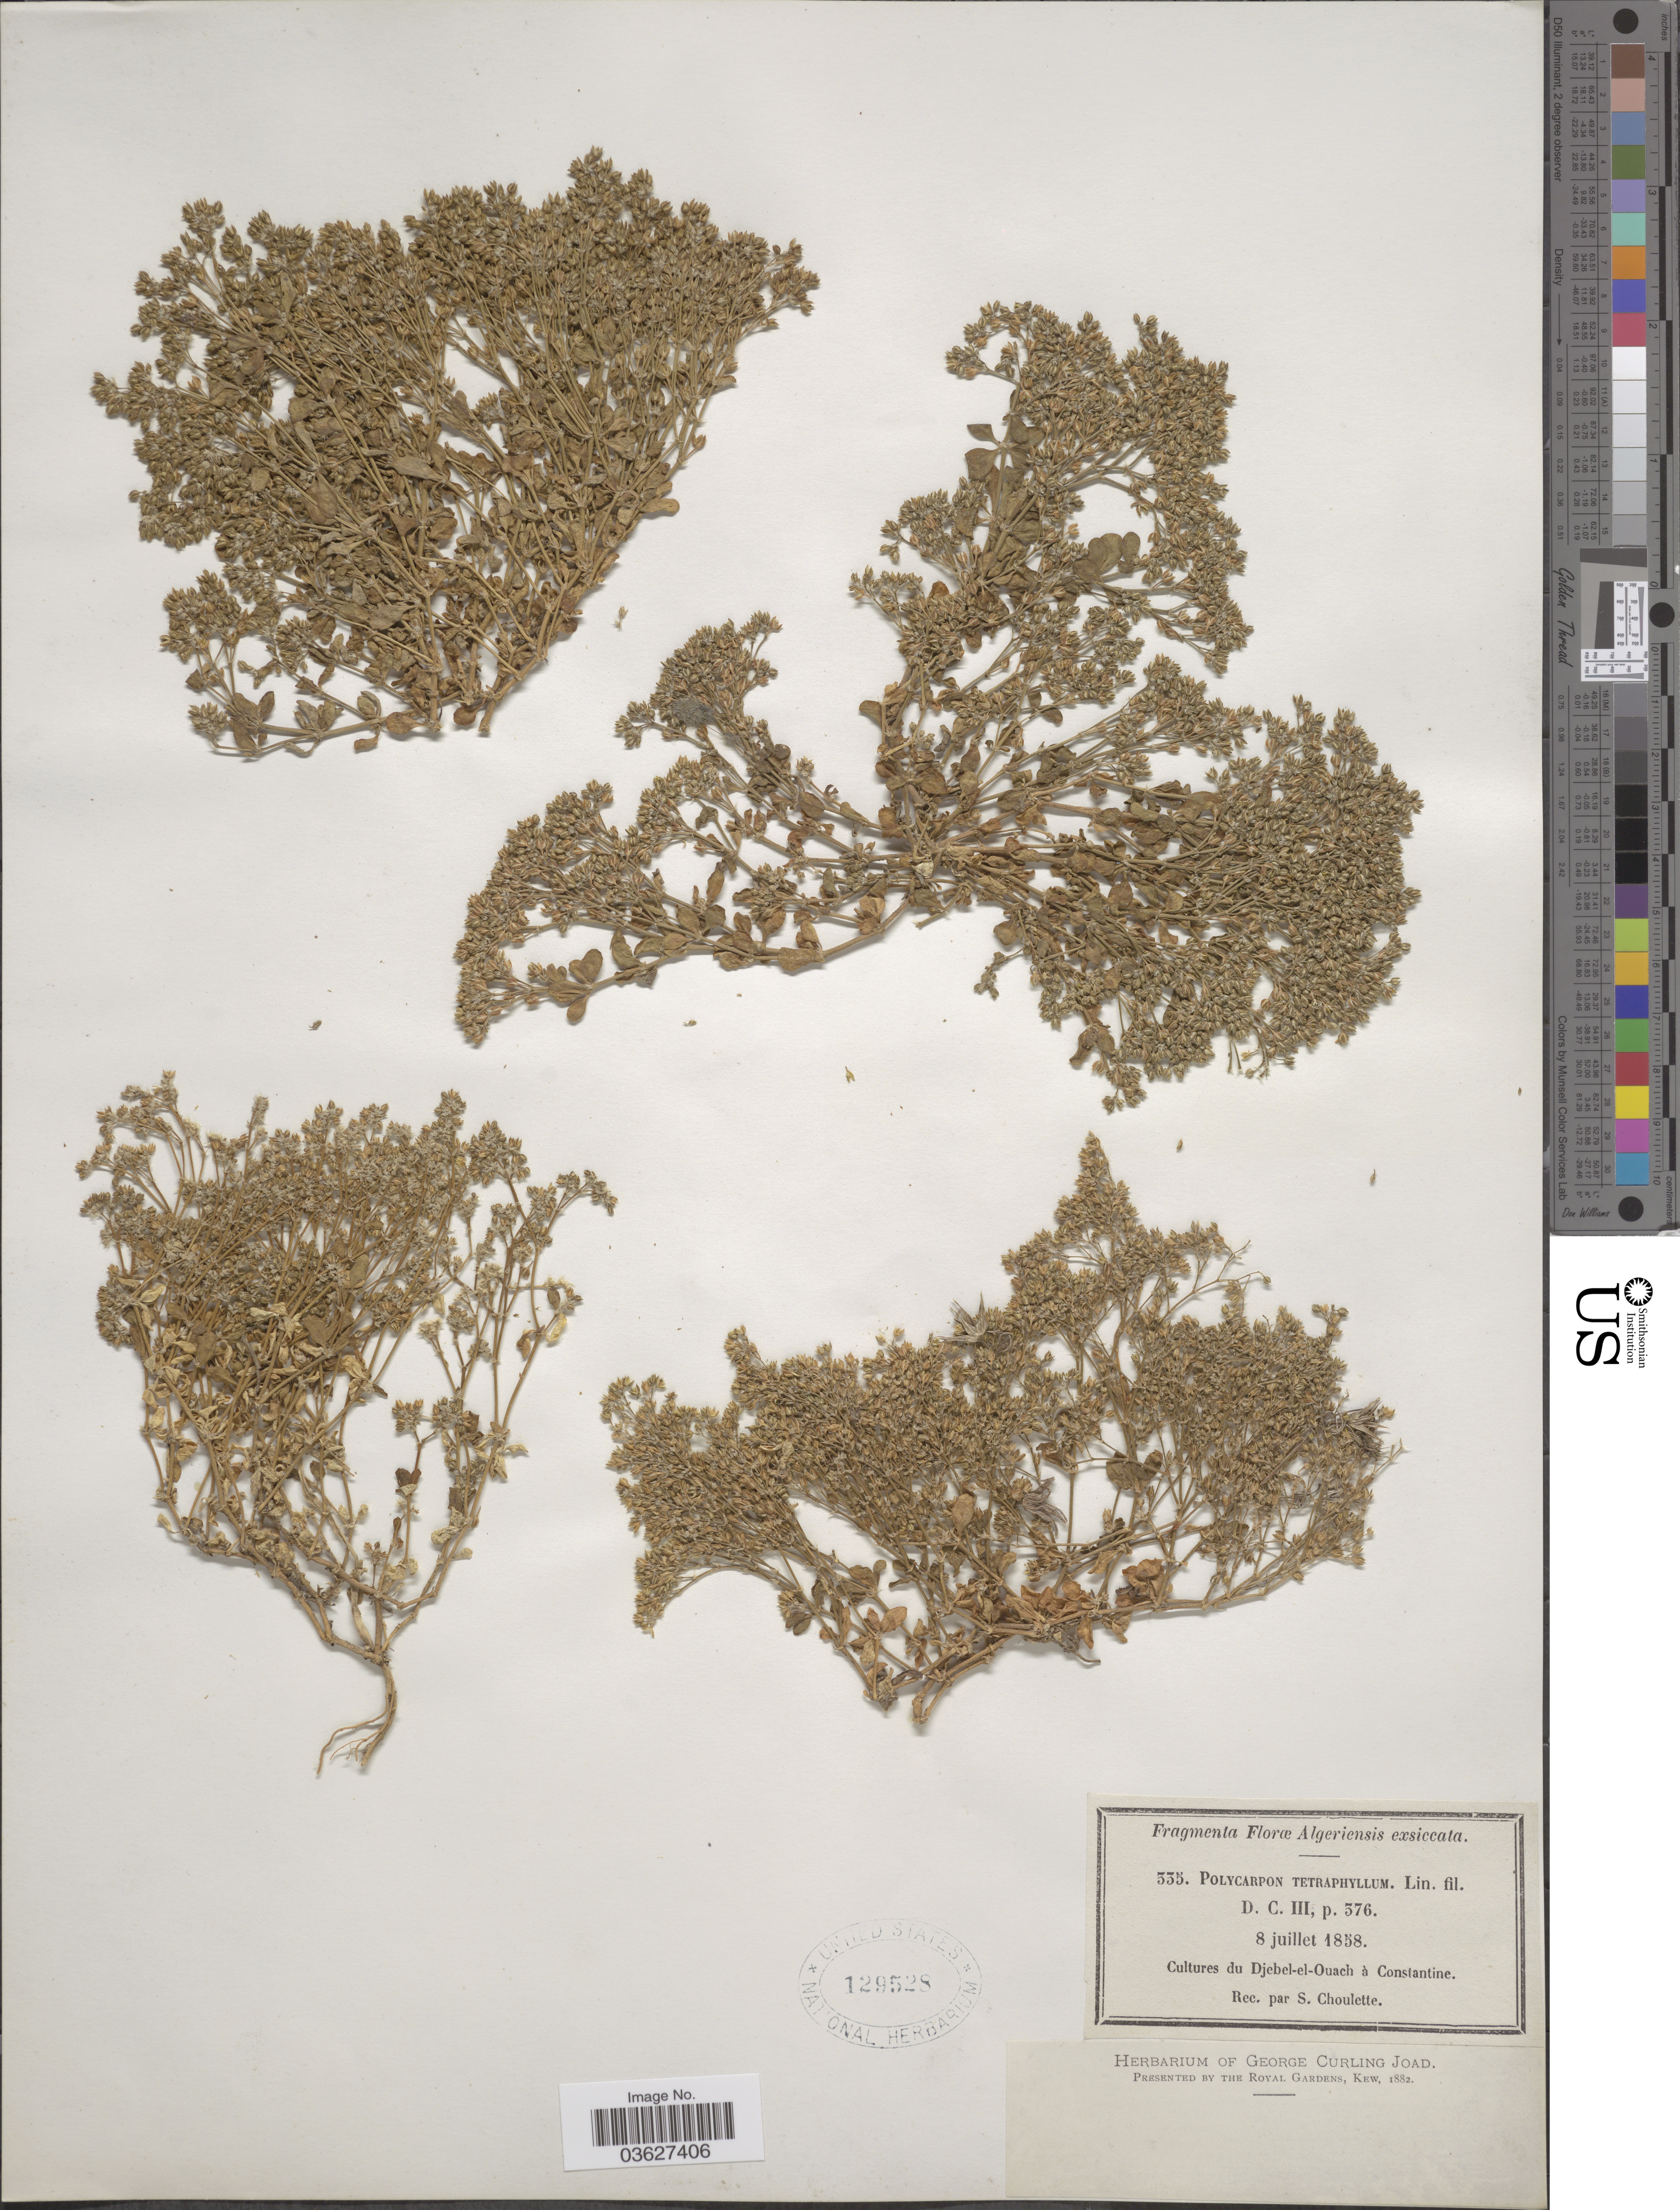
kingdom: Plantae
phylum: Tracheophyta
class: Magnoliopsida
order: Caryophyllales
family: Caryophyllaceae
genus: Polycarpon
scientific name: Polycarpon tetraphyllum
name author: (L.) L.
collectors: S. Choulette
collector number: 335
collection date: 1858-07-08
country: Algeria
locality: Algeriensis. Cultures du Djebel-el-Ouach à Constantine.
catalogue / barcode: US 129528